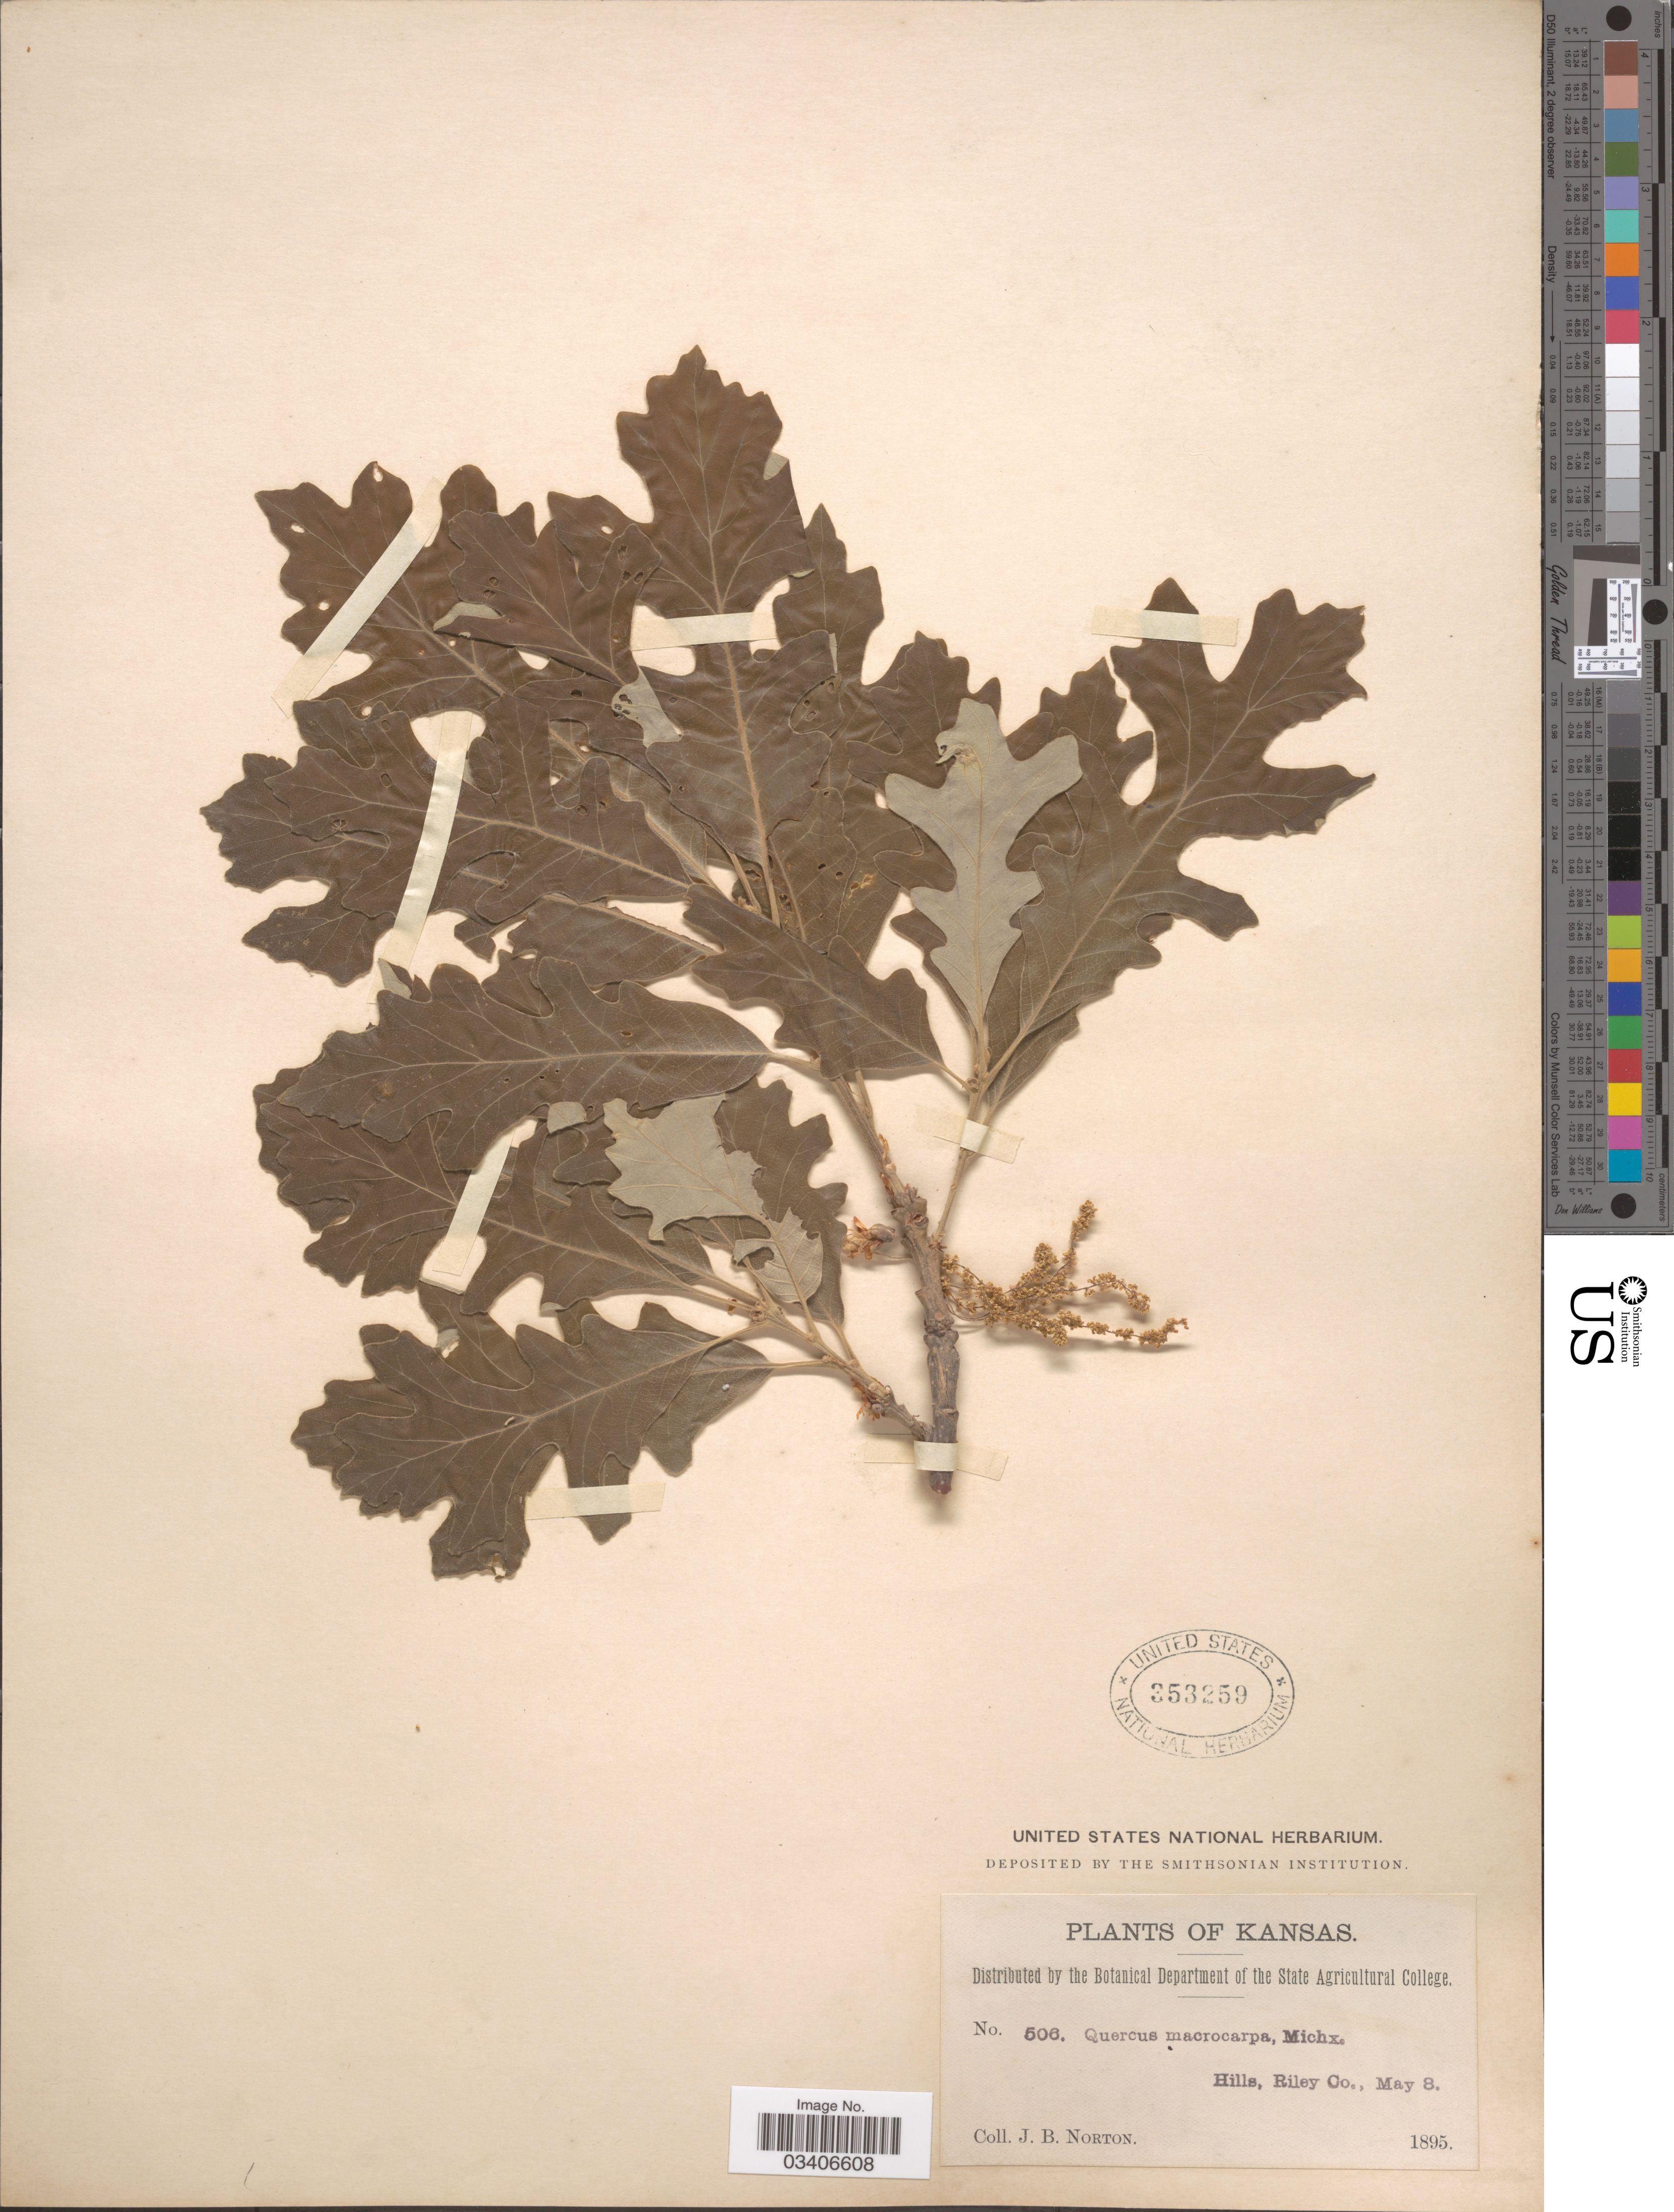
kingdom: Plantae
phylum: Tracheophyta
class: Magnoliopsida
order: Fagales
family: Fagaceae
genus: Quercus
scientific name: Quercus macrocarpa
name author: Michx.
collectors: J. B. Norton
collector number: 506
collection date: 1895-05-08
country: United States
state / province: Kansas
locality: Hills, Riley Co.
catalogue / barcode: US 353259